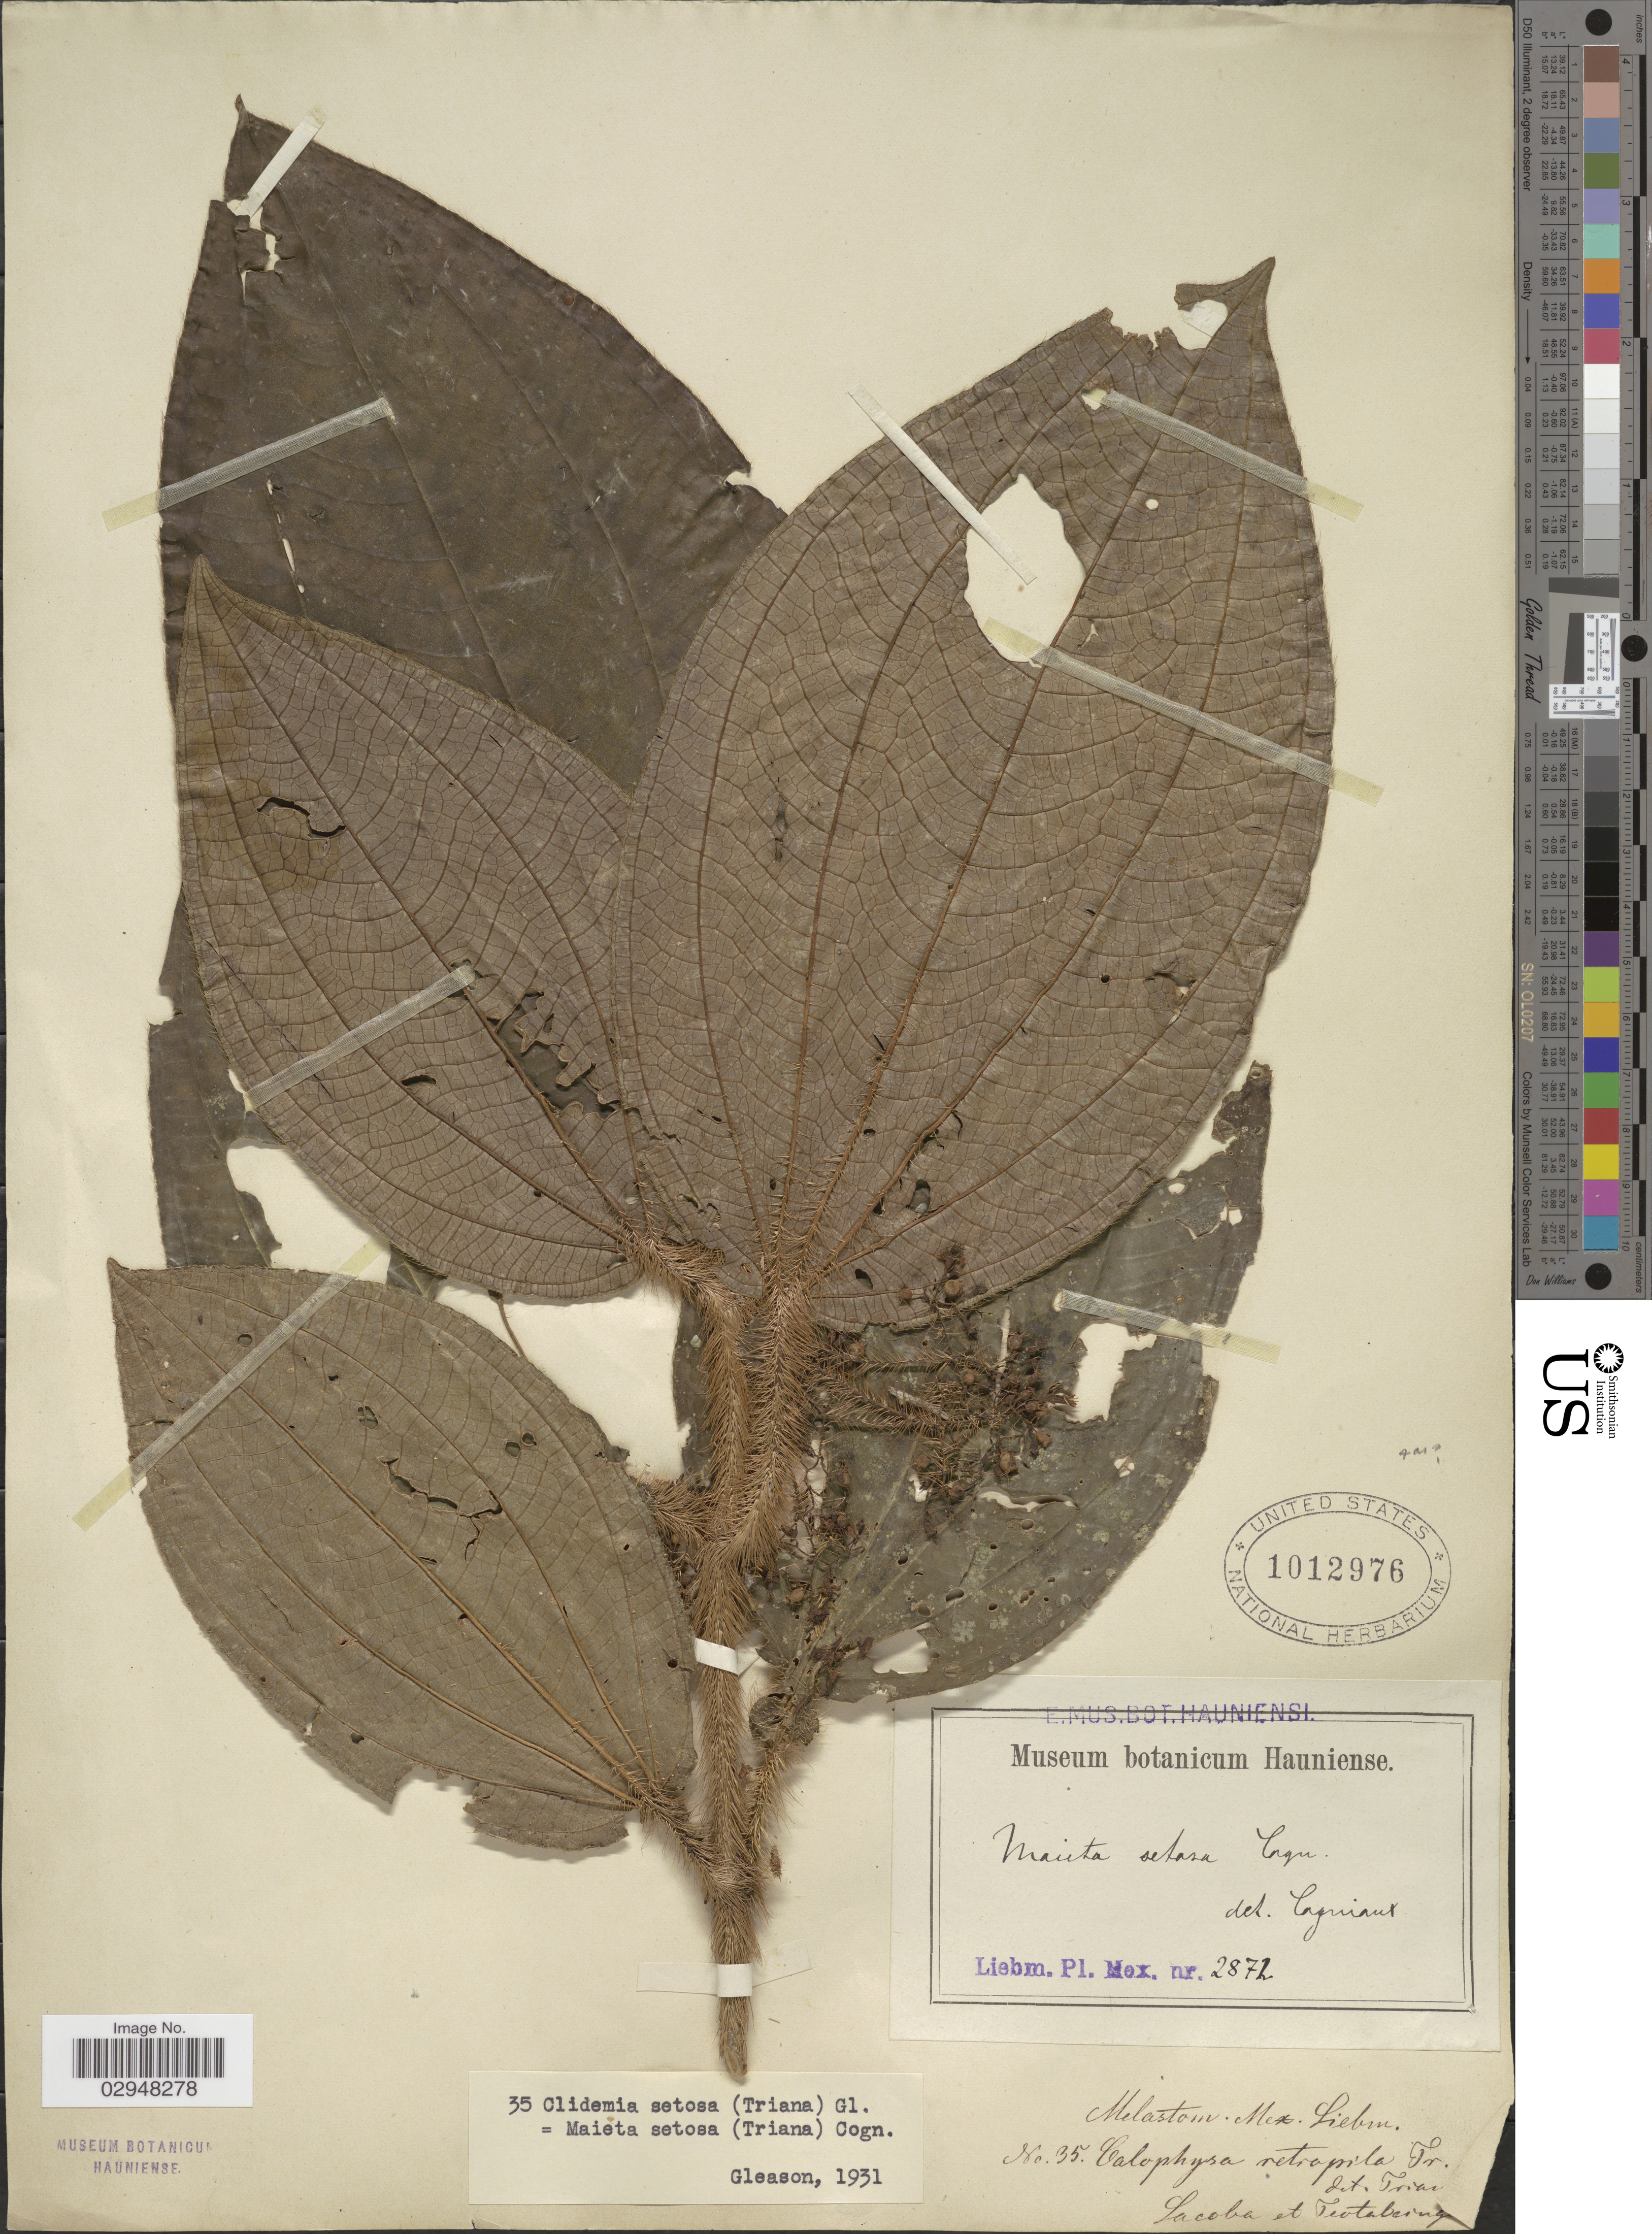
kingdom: Plantae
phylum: Tracheophyta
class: Magnoliopsida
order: Myrtales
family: Melastomataceae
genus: Clidemia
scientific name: Clidemia setosa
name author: (Triana) Gleason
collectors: Liebmann, --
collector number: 2872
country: Mexico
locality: Mex. Sacoba [interpreted] et Teotalcing [interpreted].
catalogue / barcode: US 1012976